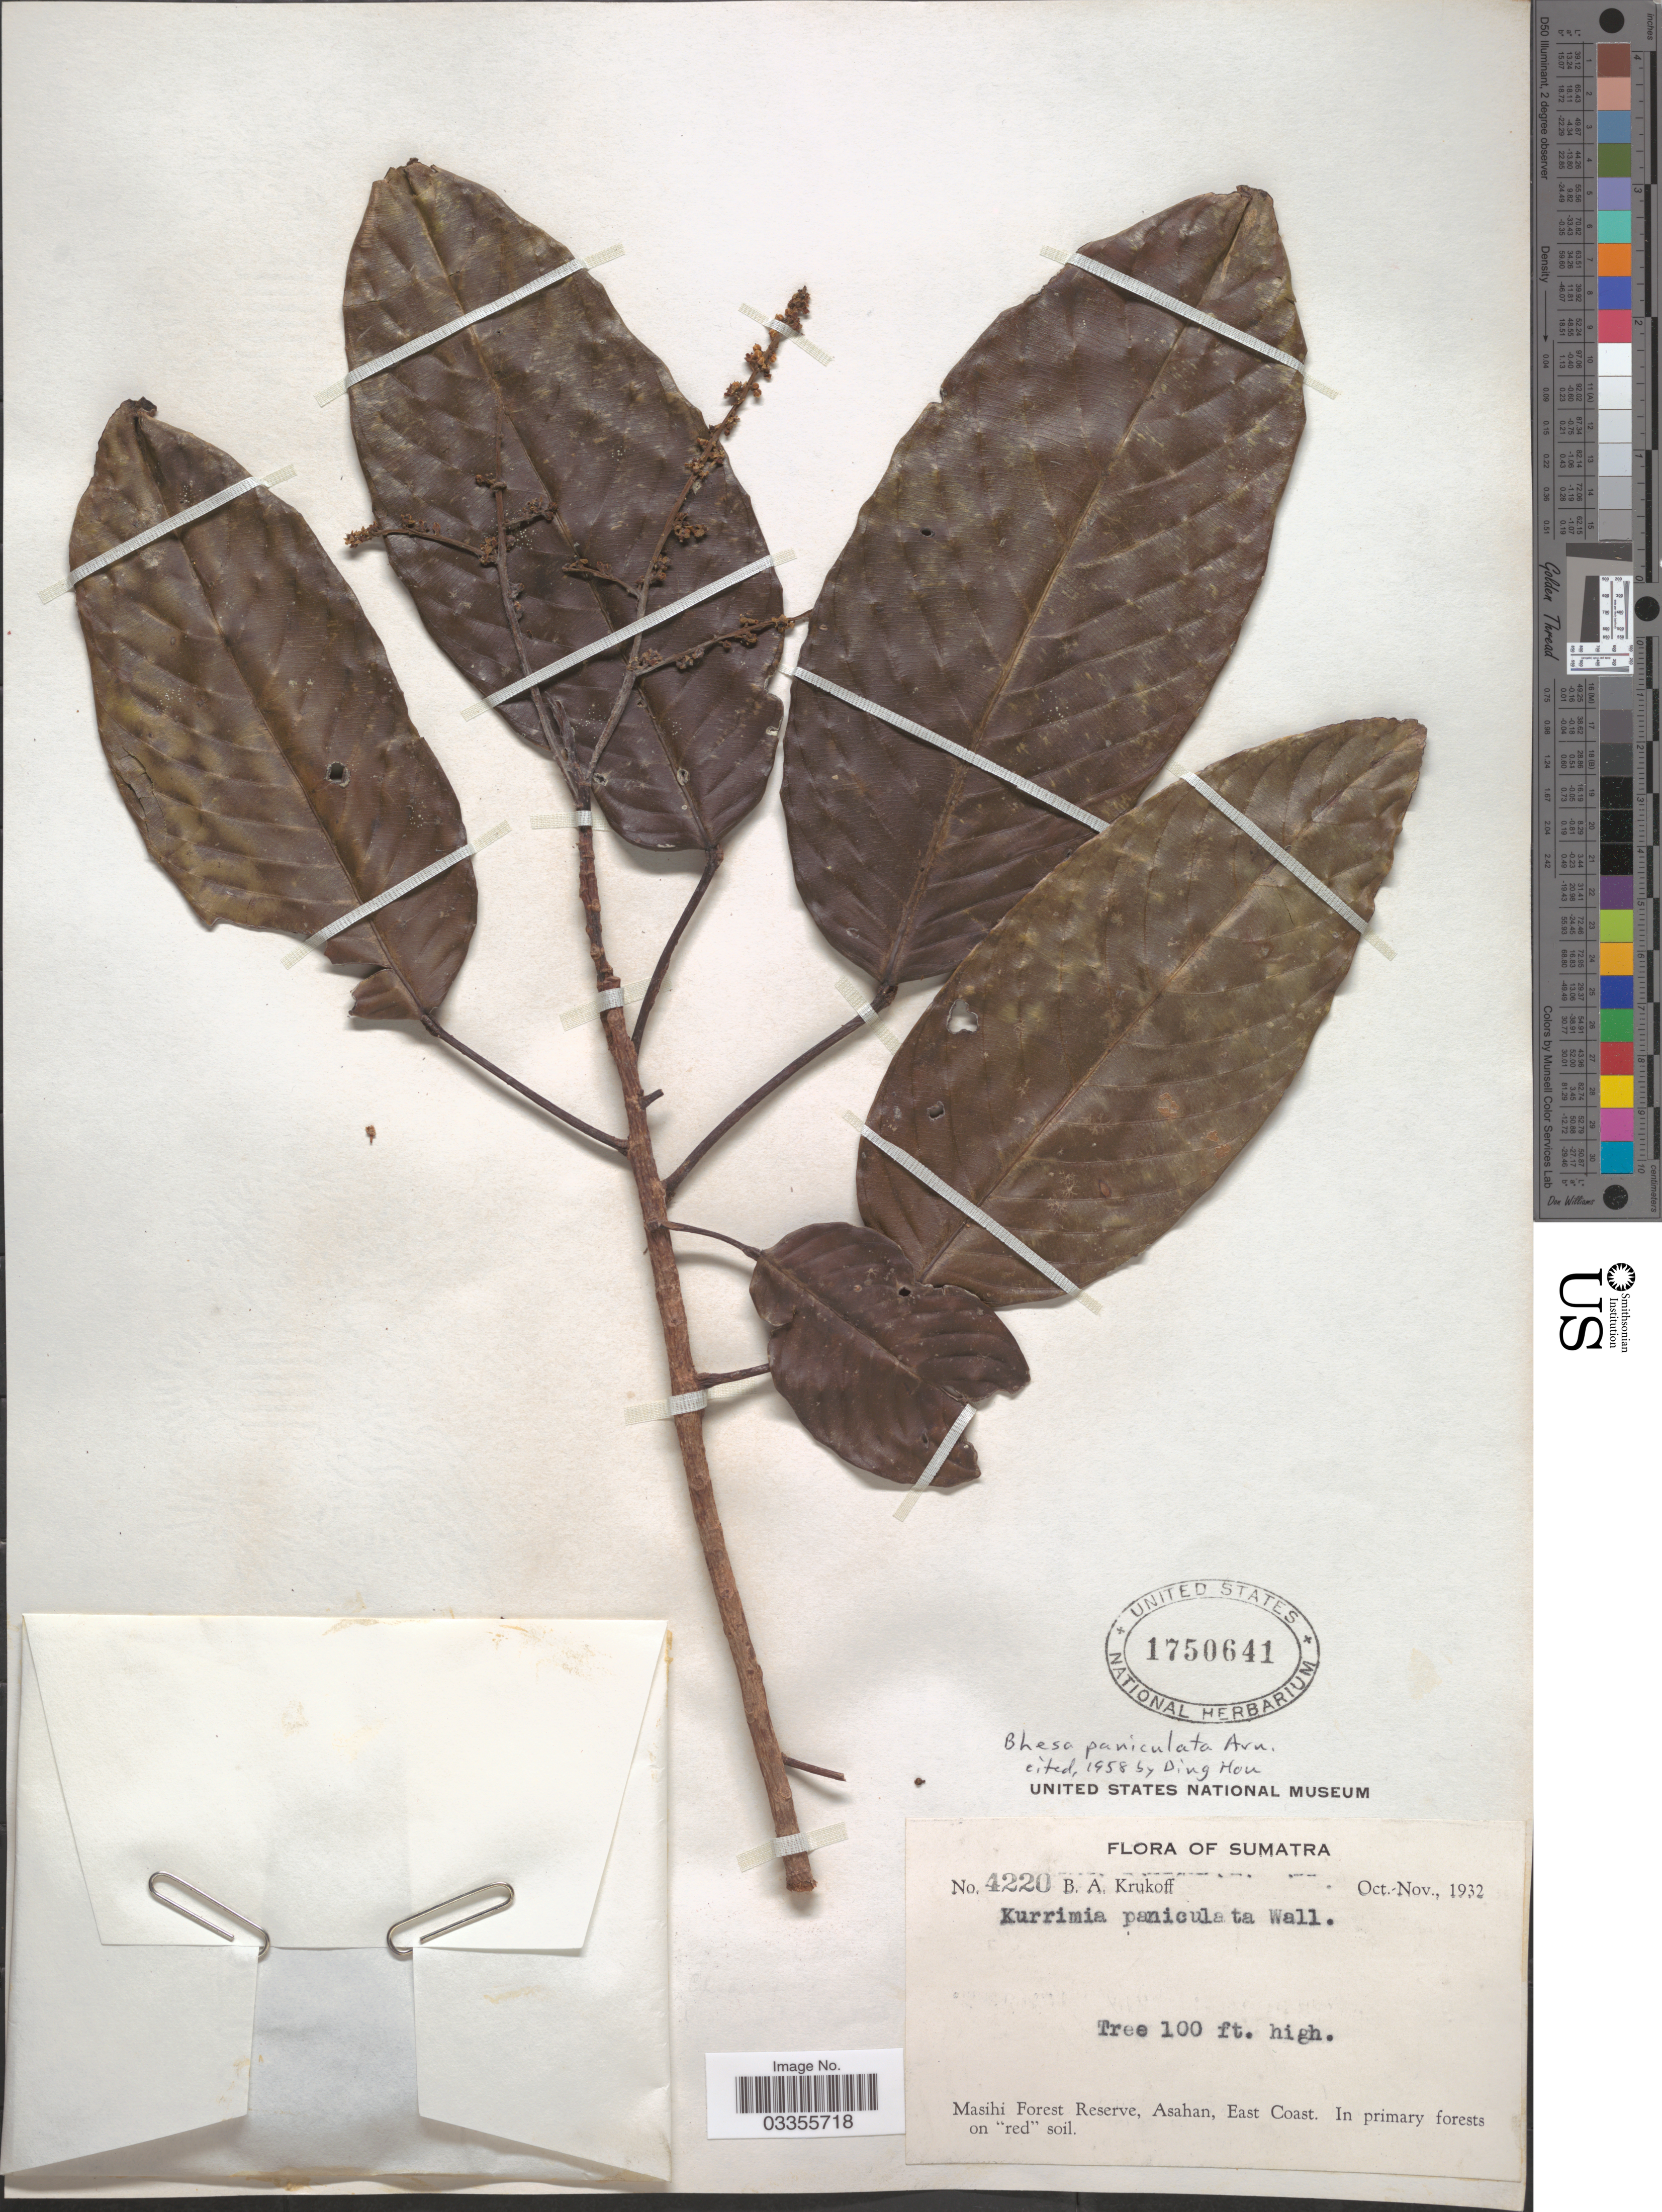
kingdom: Plantae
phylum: Tracheophyta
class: Magnoliopsida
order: Malpighiales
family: Centroplacaceae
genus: Bhesa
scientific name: Bhesa paniculata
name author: (Wall.) Arn.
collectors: B. A. Krukoff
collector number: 4220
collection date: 1932-10/1932-11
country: Indonesia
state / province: Sumatra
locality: Masihi Forest Reserve, Asahan, East Coast.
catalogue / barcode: US 1750641